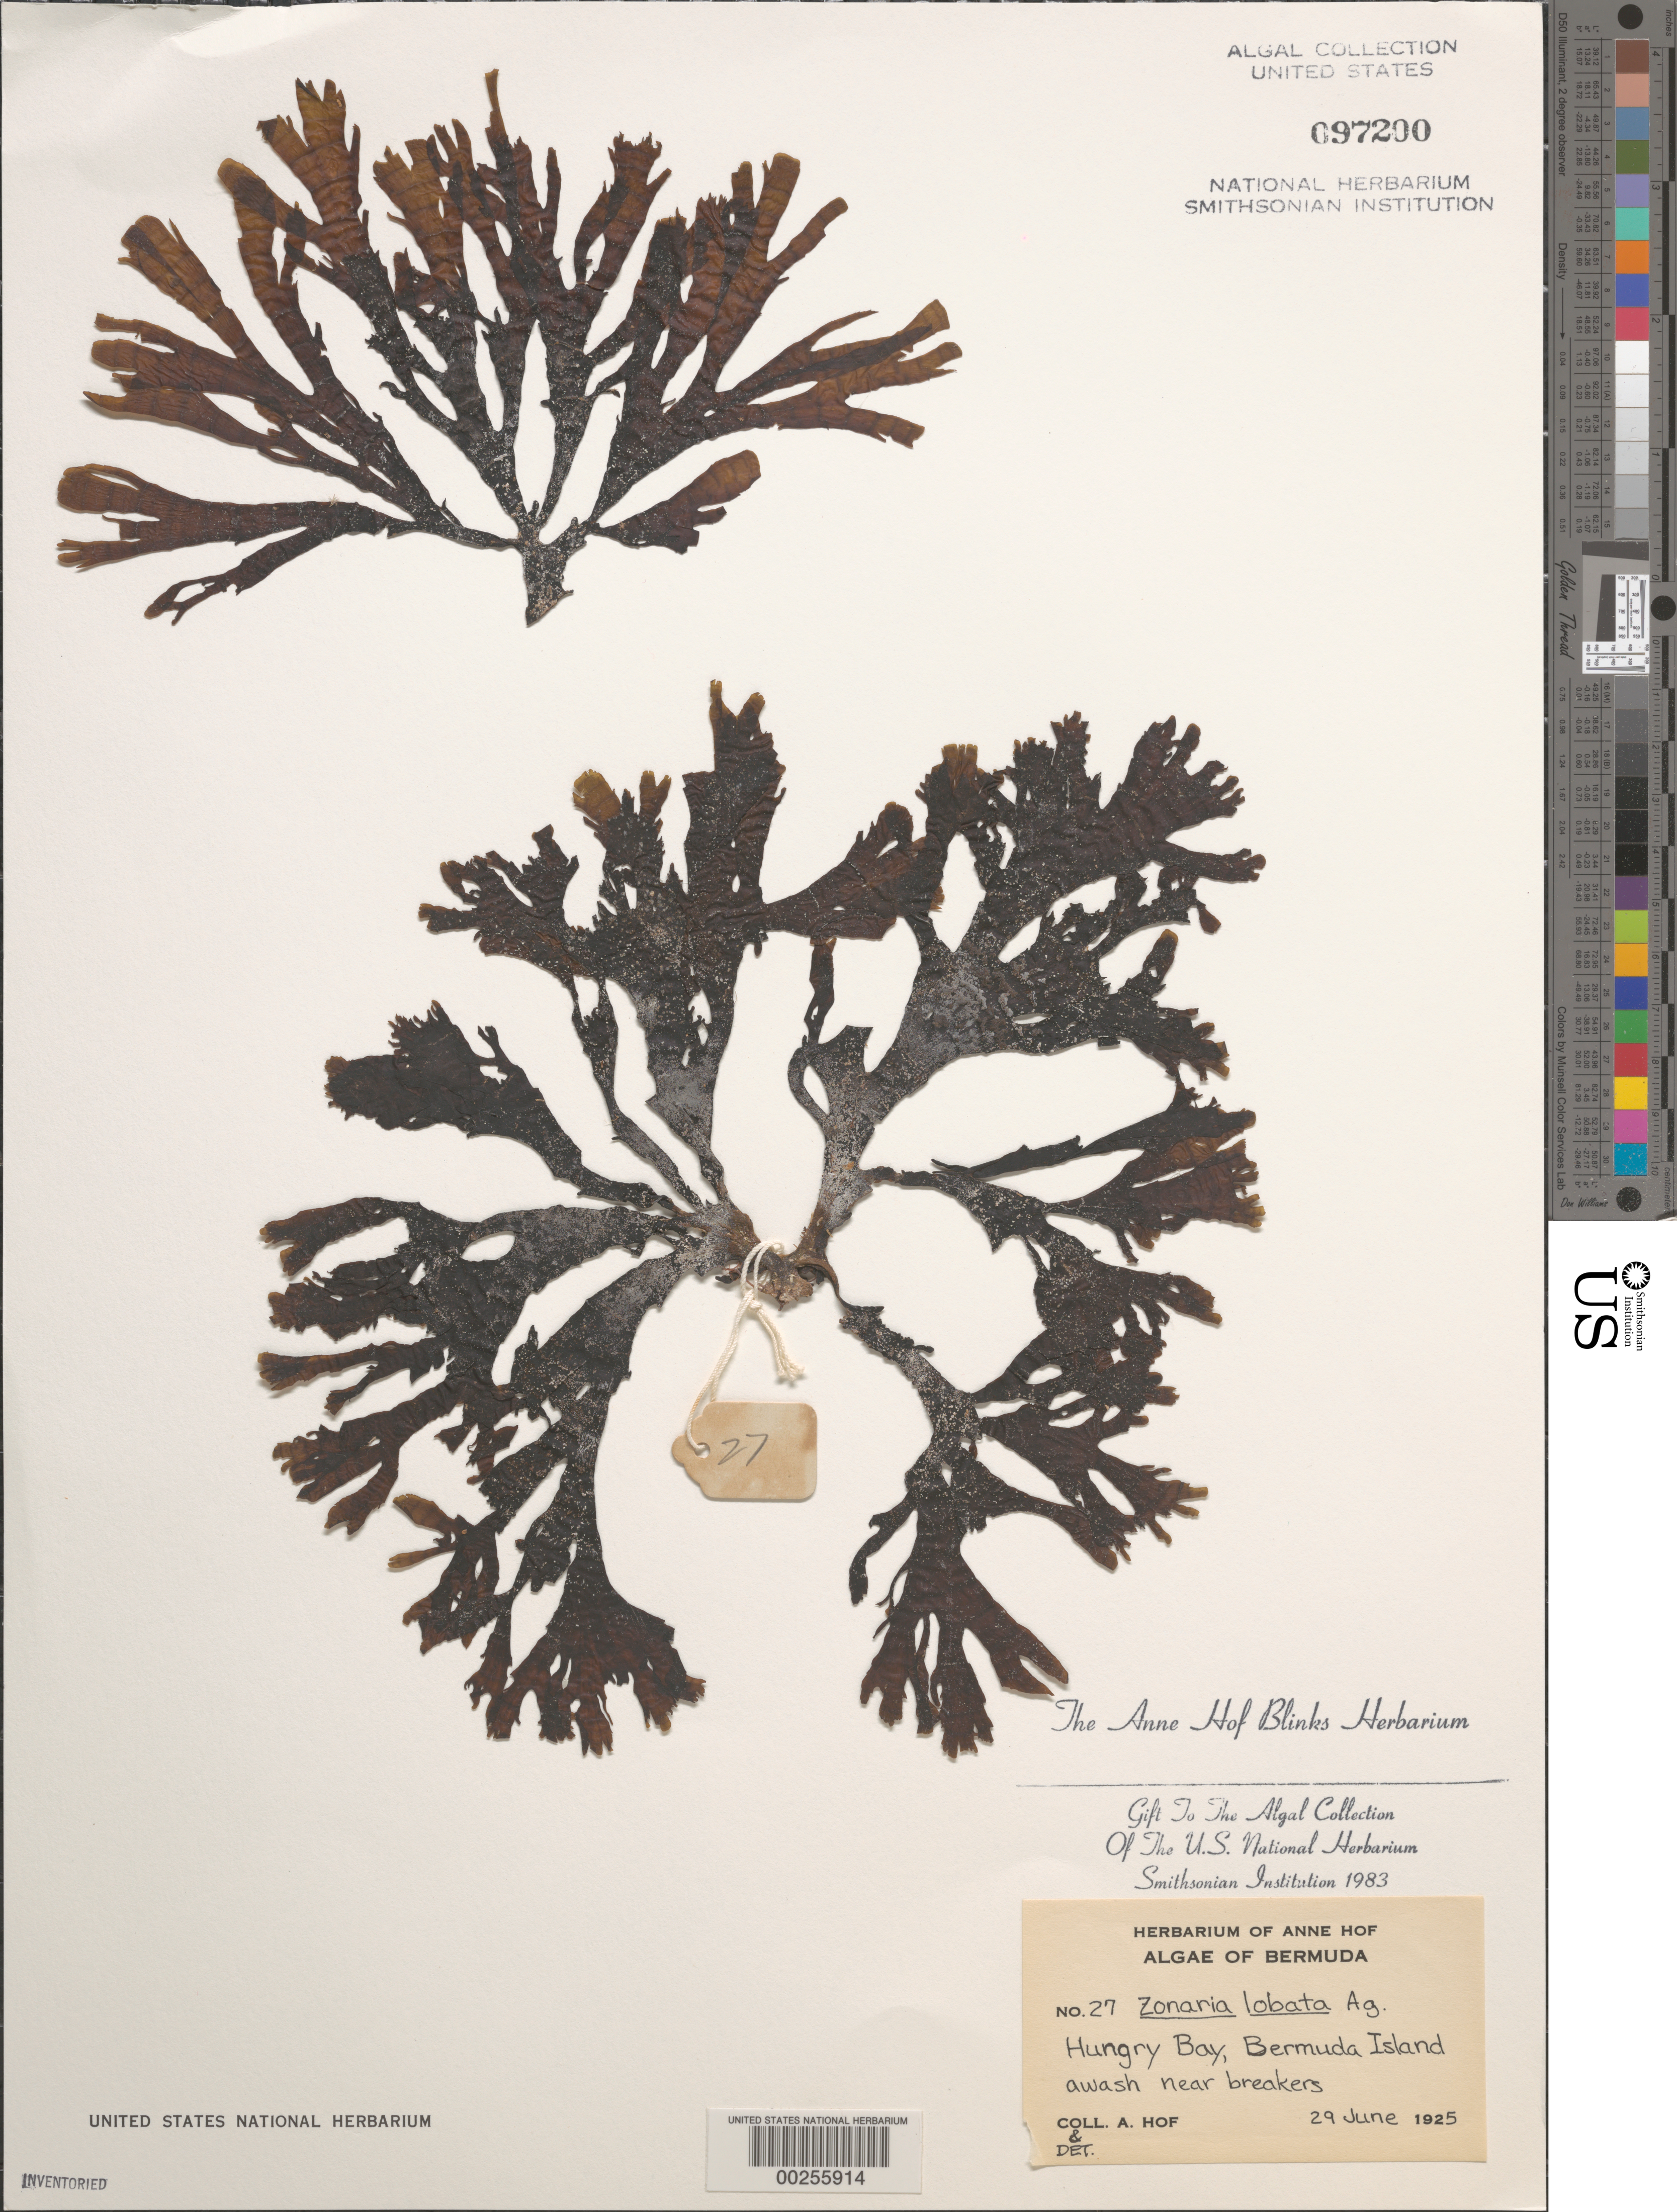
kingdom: Chromista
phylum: Ochrophyta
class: Phaeophyceae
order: Dictyotales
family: Dictyotaceae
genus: Stypopodium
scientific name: Stypopodium zonale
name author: (J.V.Lamouroux) Papenf.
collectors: A. Blinks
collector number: AHB 27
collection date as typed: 29 Jun 1925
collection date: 1925-06-29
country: Bermuda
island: Bermuda Island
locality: Hungry Bay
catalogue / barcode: US 97200